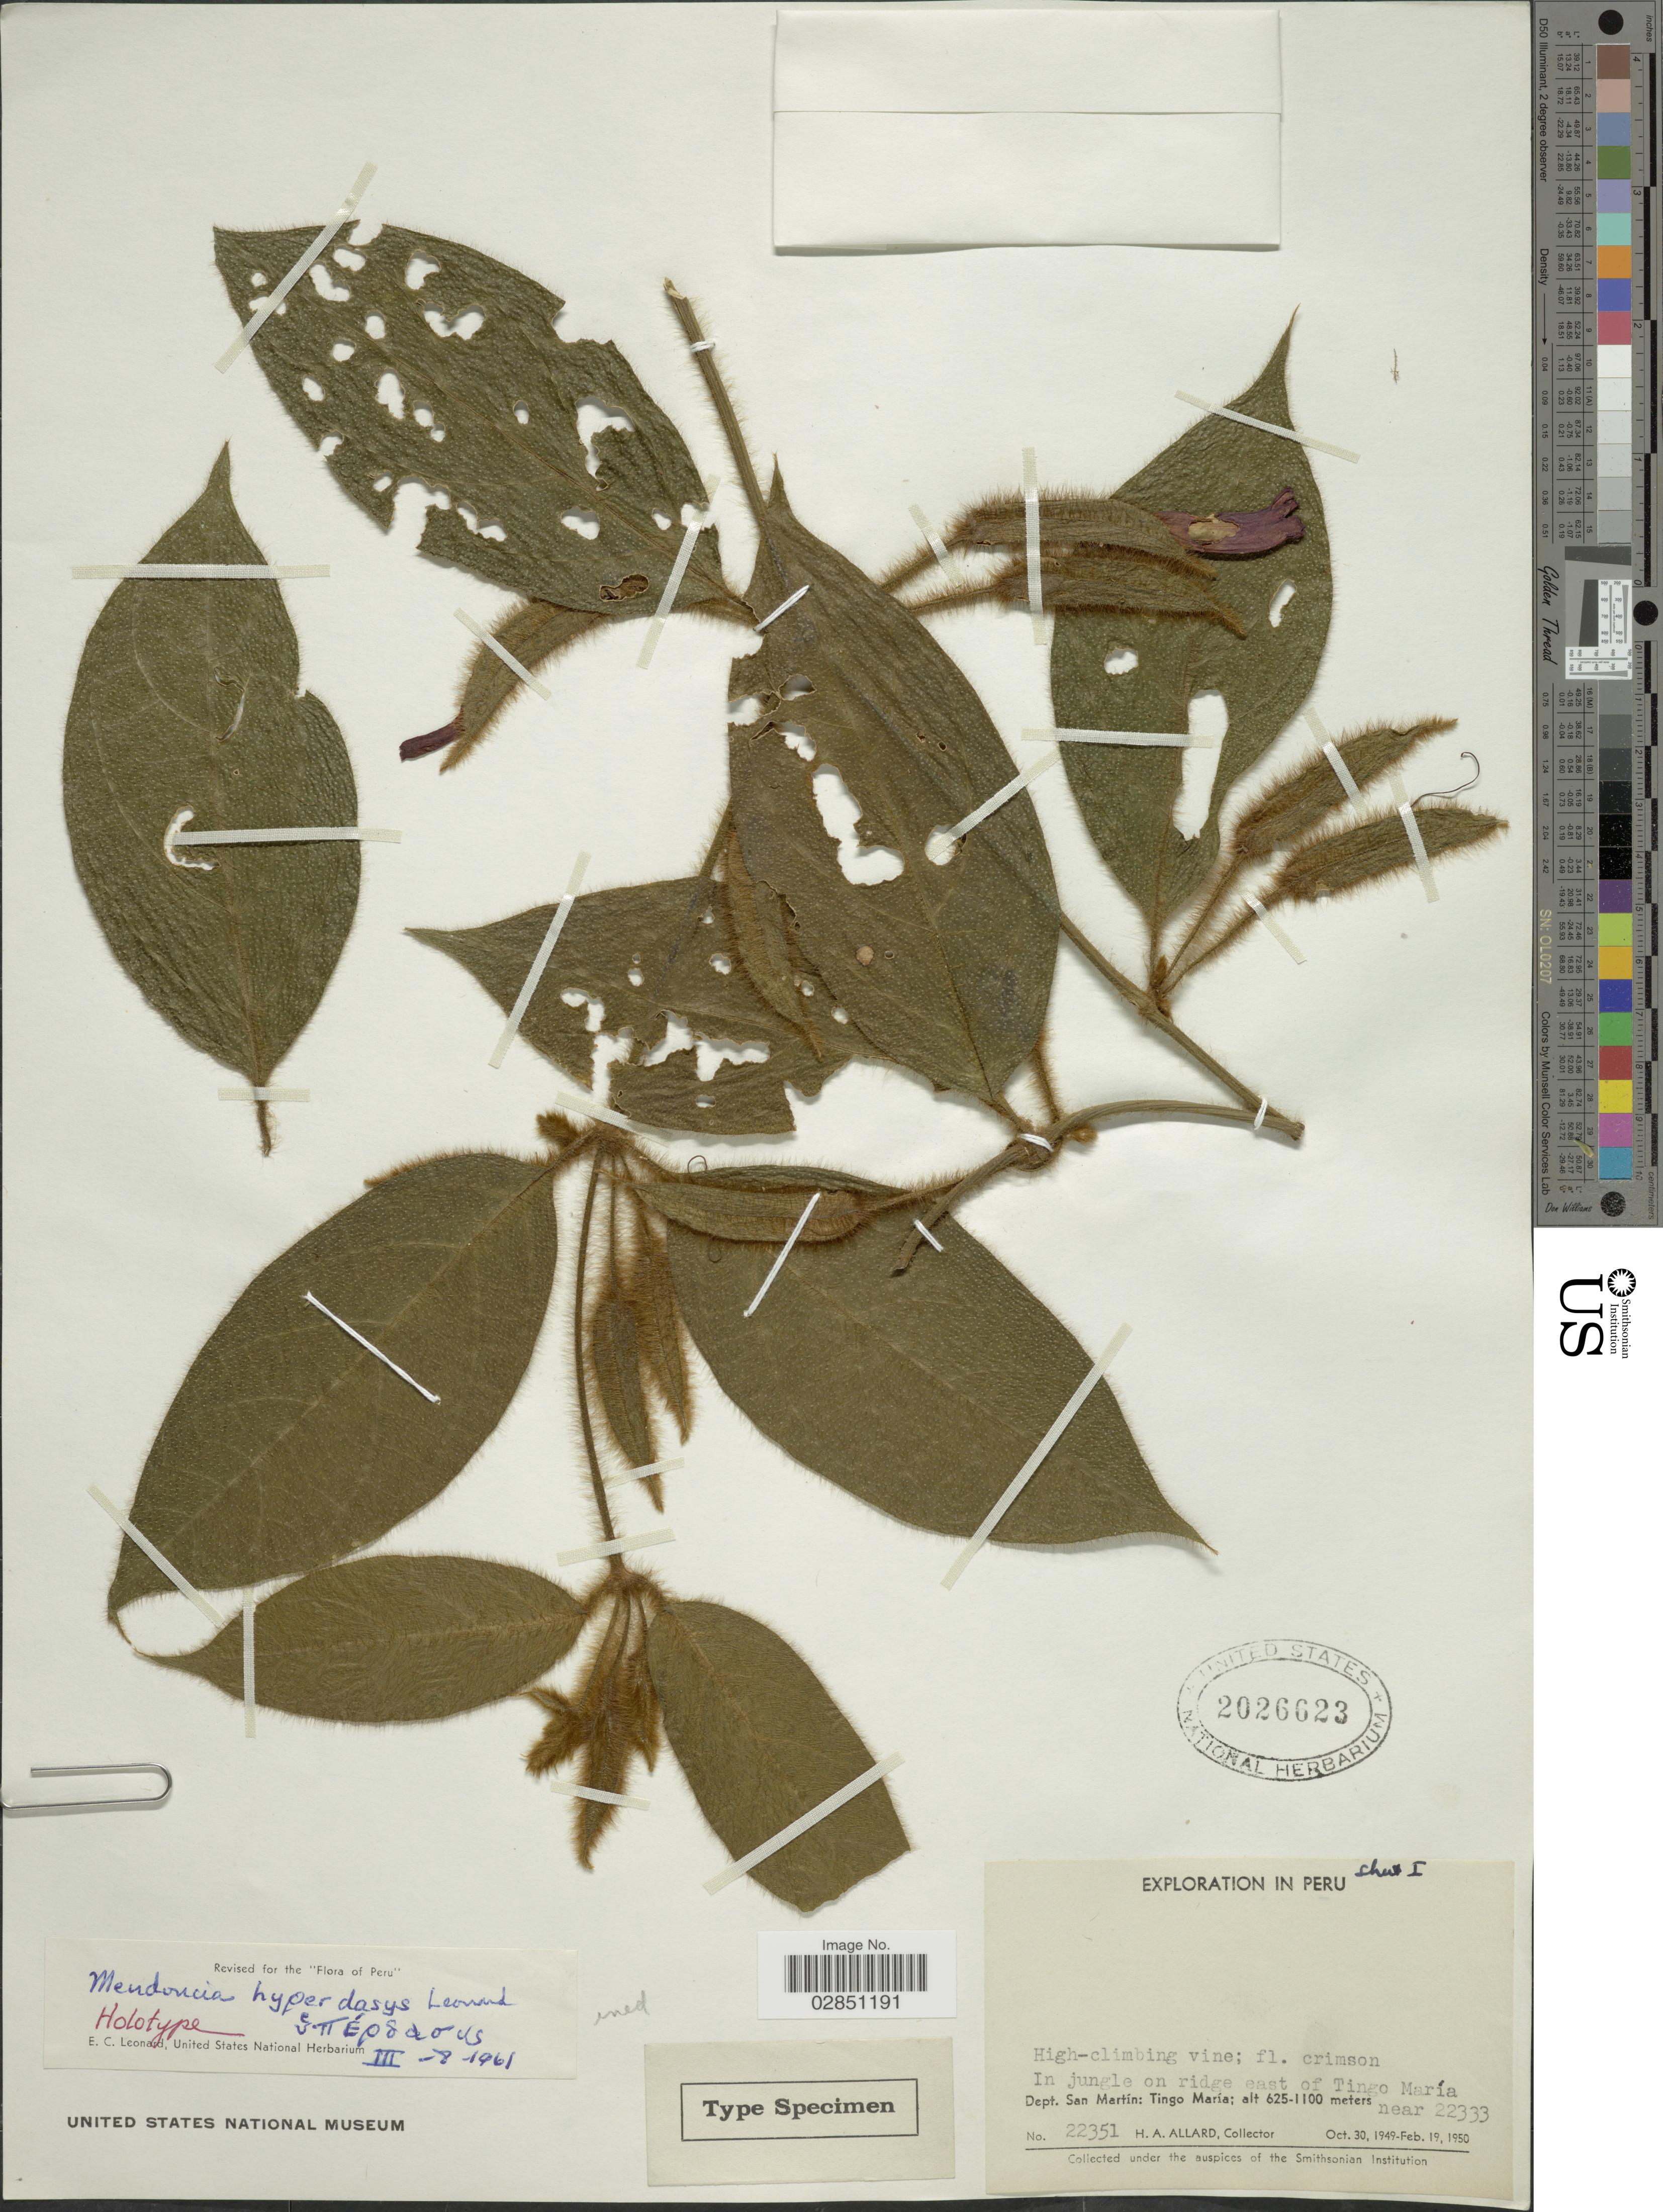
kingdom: Plantae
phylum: Tracheophyta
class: Magnoliopsida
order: Lamiales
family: Acanthaceae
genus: Mendoncia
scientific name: Mendoncia lindavii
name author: Rusby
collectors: H. A. Allard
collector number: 22351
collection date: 1949-10-30/1950-02-19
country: Peru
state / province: San Martín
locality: In jungle on ridge east of Tingo María near 22333. Dept. San Martín: Tingo María.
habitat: in jungle on ridge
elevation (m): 625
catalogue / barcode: US 2026623